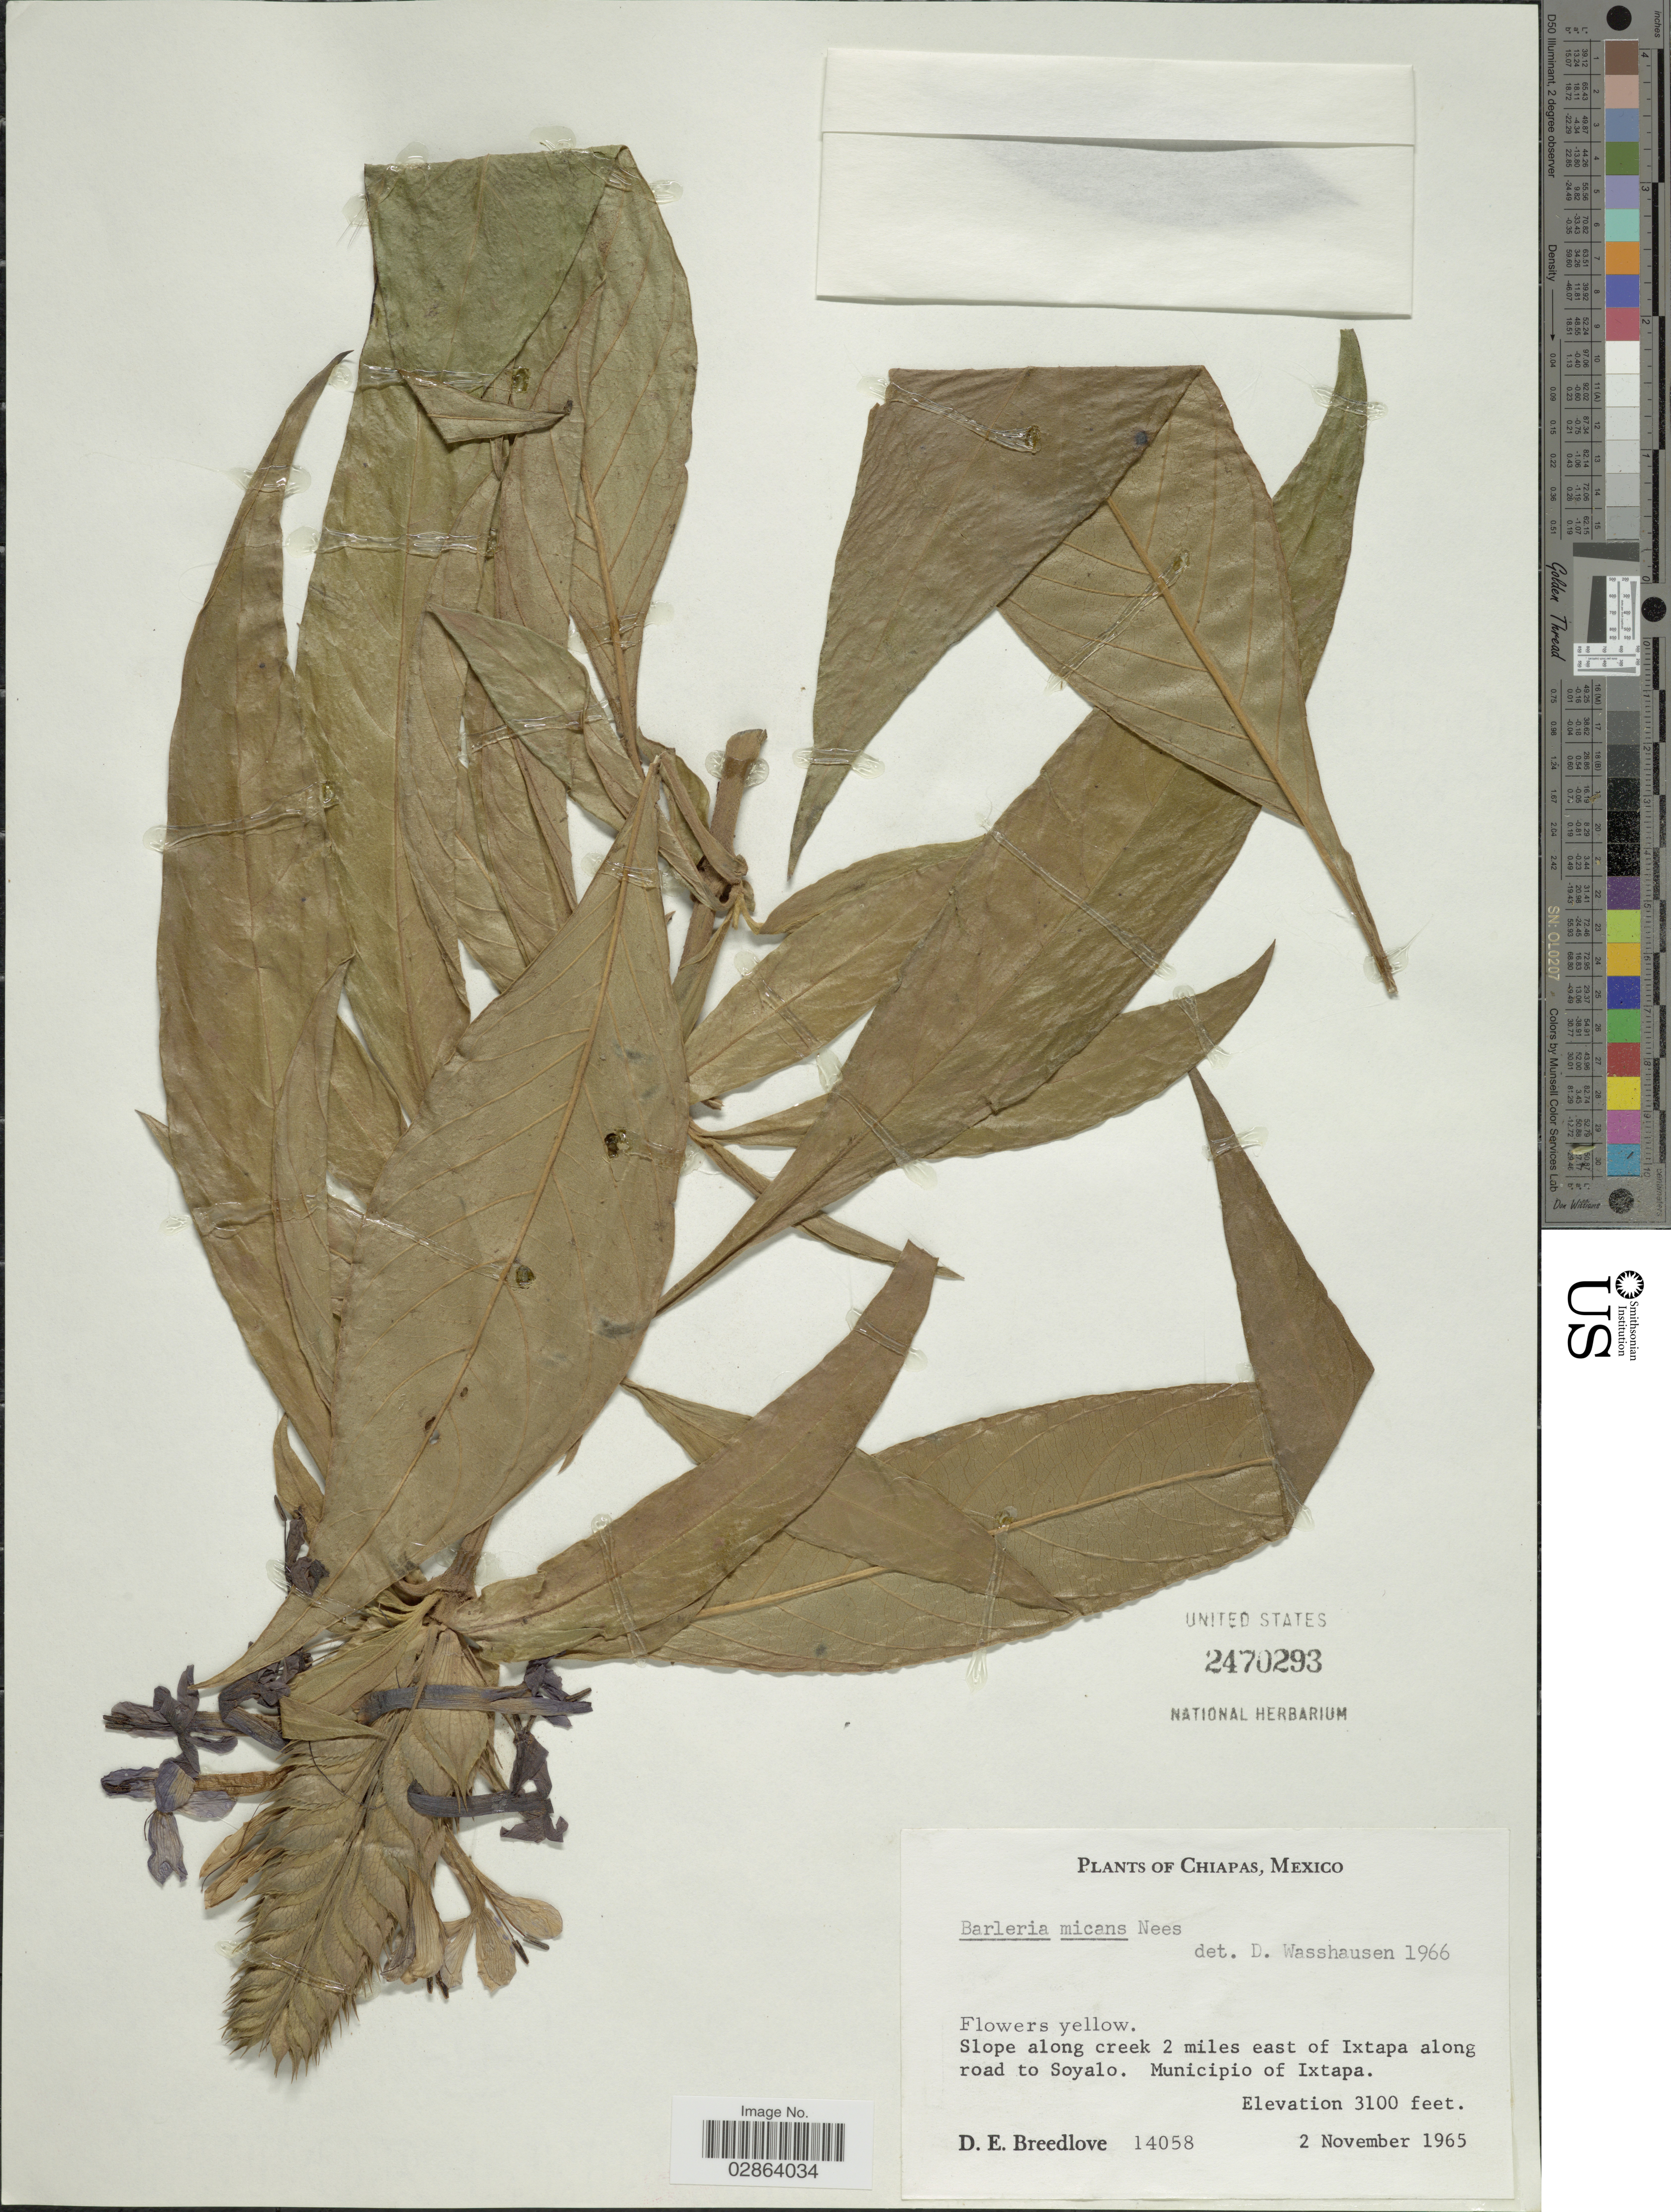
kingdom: Plantae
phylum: Tracheophyta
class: Magnoliopsida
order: Lamiales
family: Acanthaceae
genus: Barleria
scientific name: Barleria oenotheroides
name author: Dum. Cours.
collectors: D. E. Breedlove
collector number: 14058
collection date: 1965-11-02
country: Mexico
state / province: Chiapas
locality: Slope along creek 2 miles east of Ixtapa along road to Soyalo, Municipio of Ixtapa.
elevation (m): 945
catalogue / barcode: US 2470293